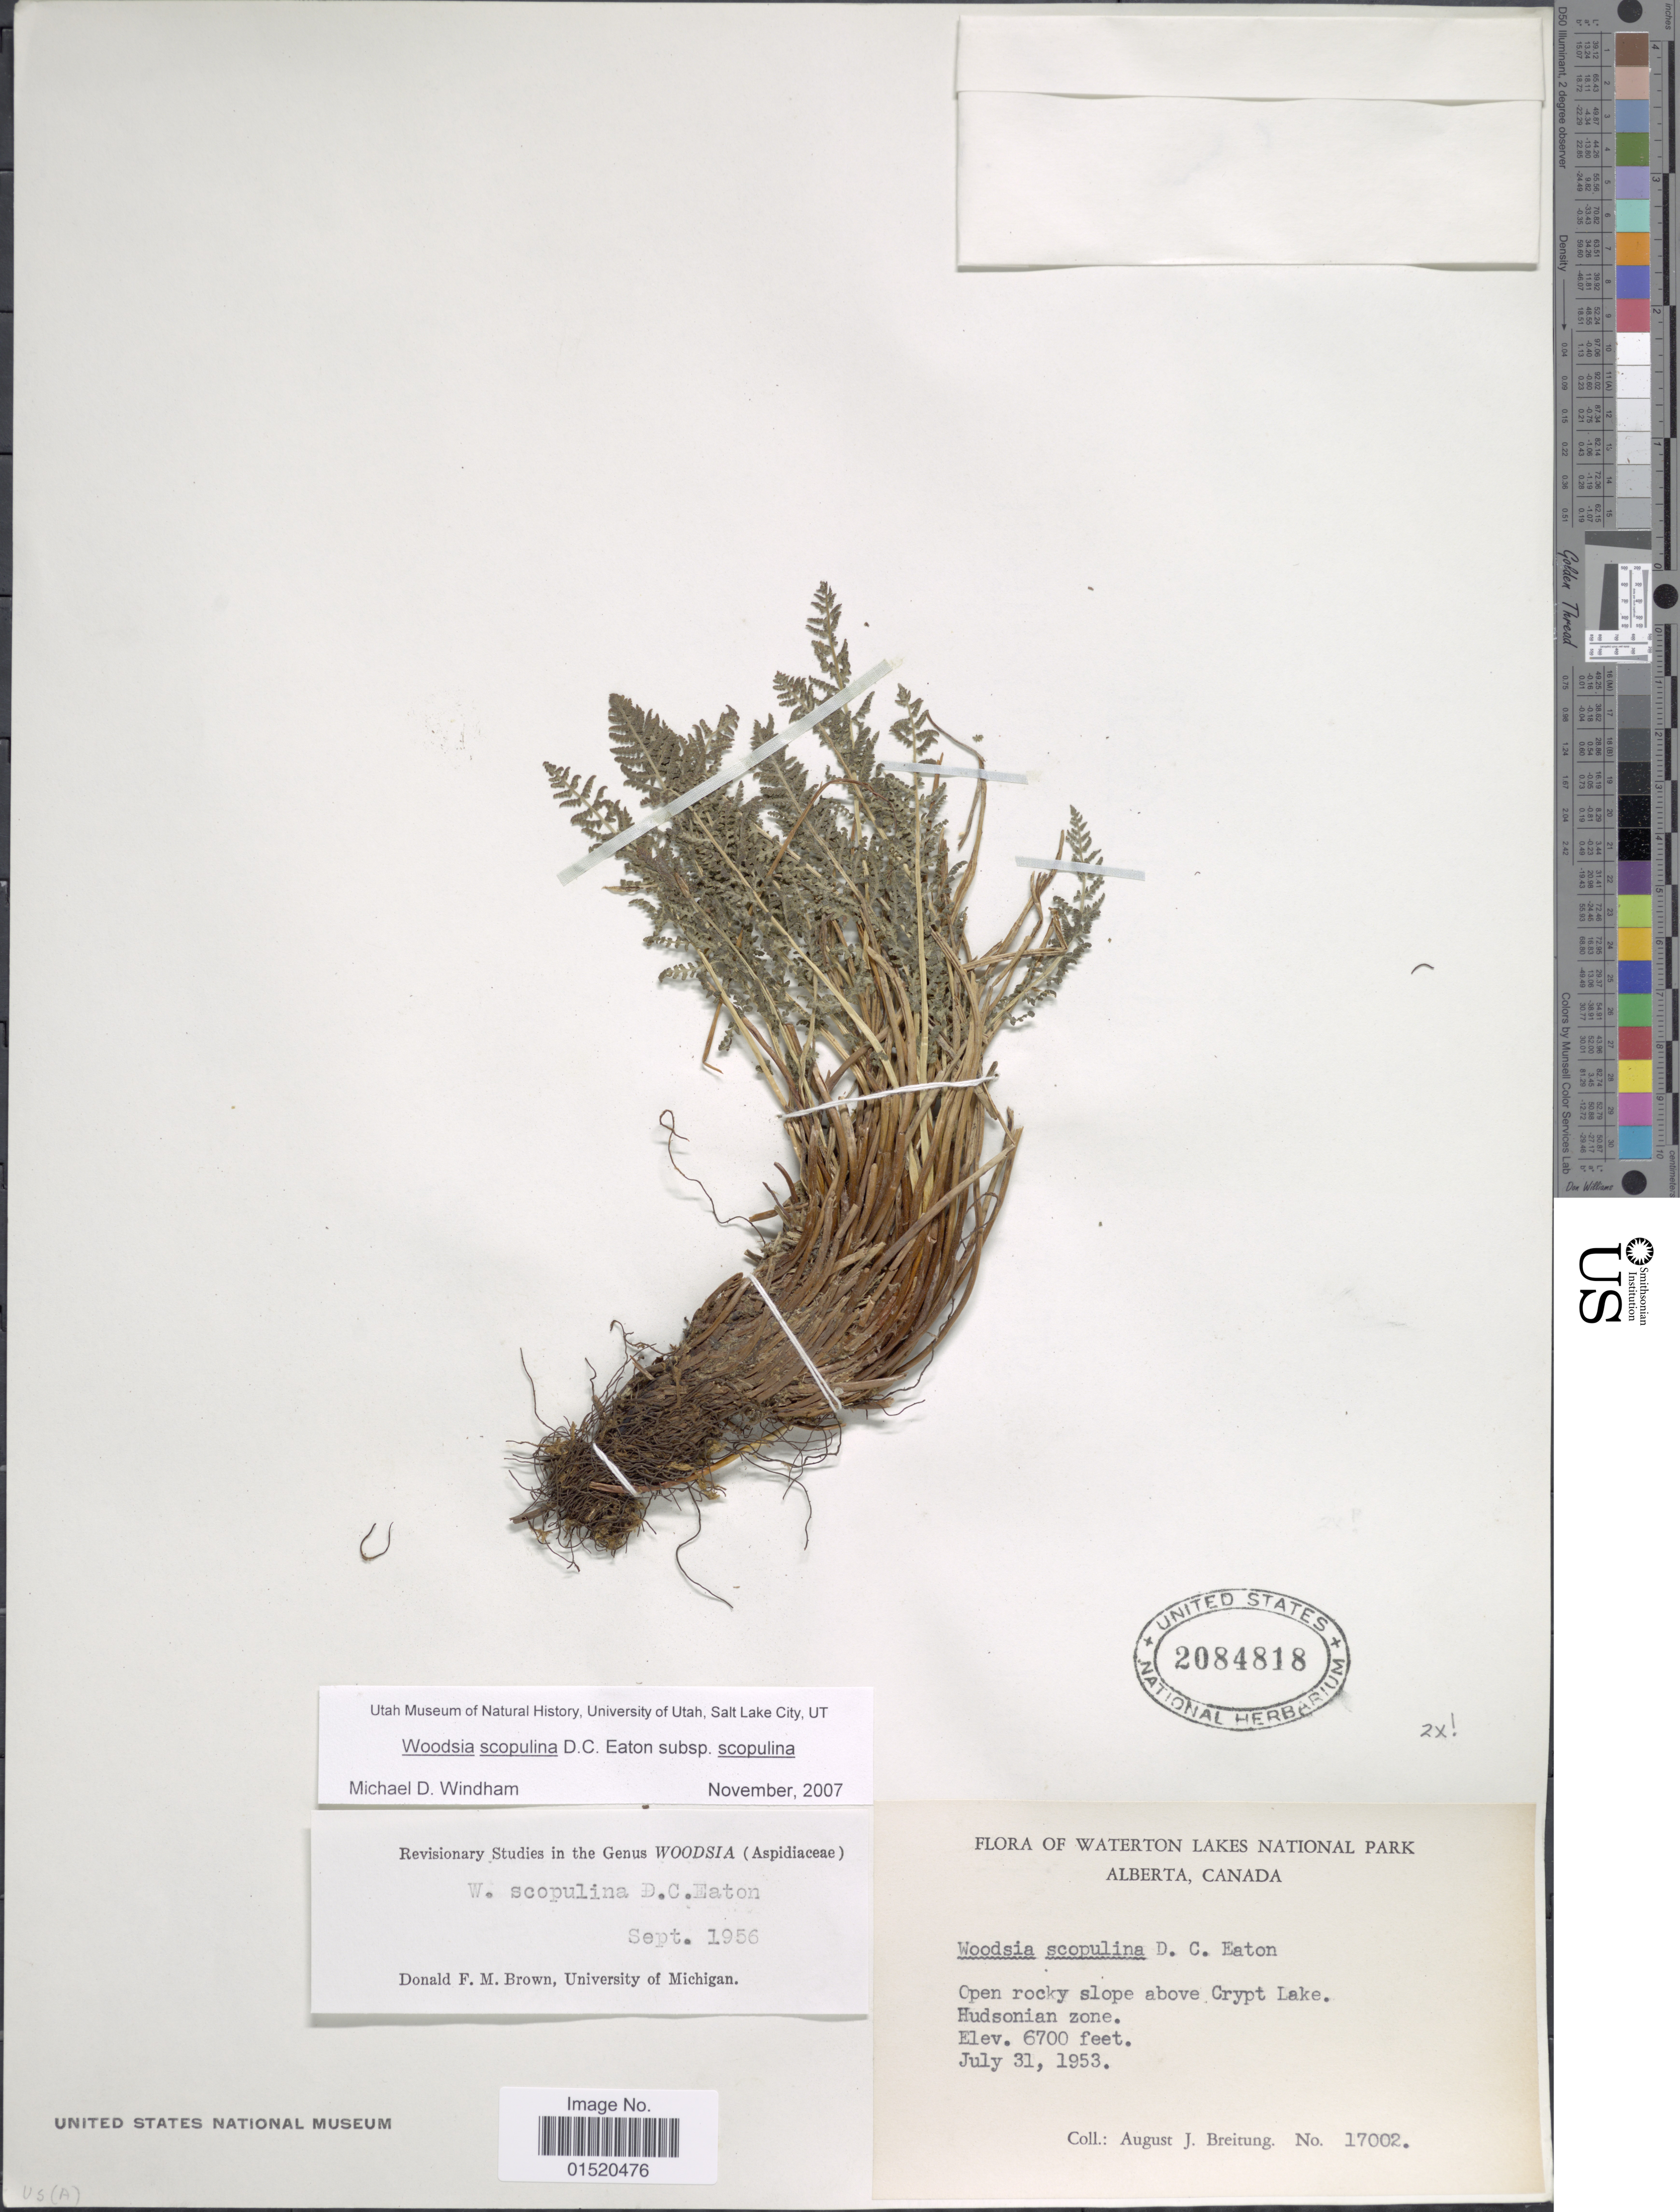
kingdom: Plantae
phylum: Tracheophyta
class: Polypodiopsida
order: Polypodiales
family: Woodsiaceae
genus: Woodsia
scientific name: Woodsia scopulina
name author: D.C. Eaton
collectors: A. Breitung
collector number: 17002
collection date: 1953-07-31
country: Canada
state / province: Alberta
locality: Waterton Lakes national Park, Open rocky slope above Crypt Lake, Hudsonian zone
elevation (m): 2042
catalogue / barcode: US 2084818